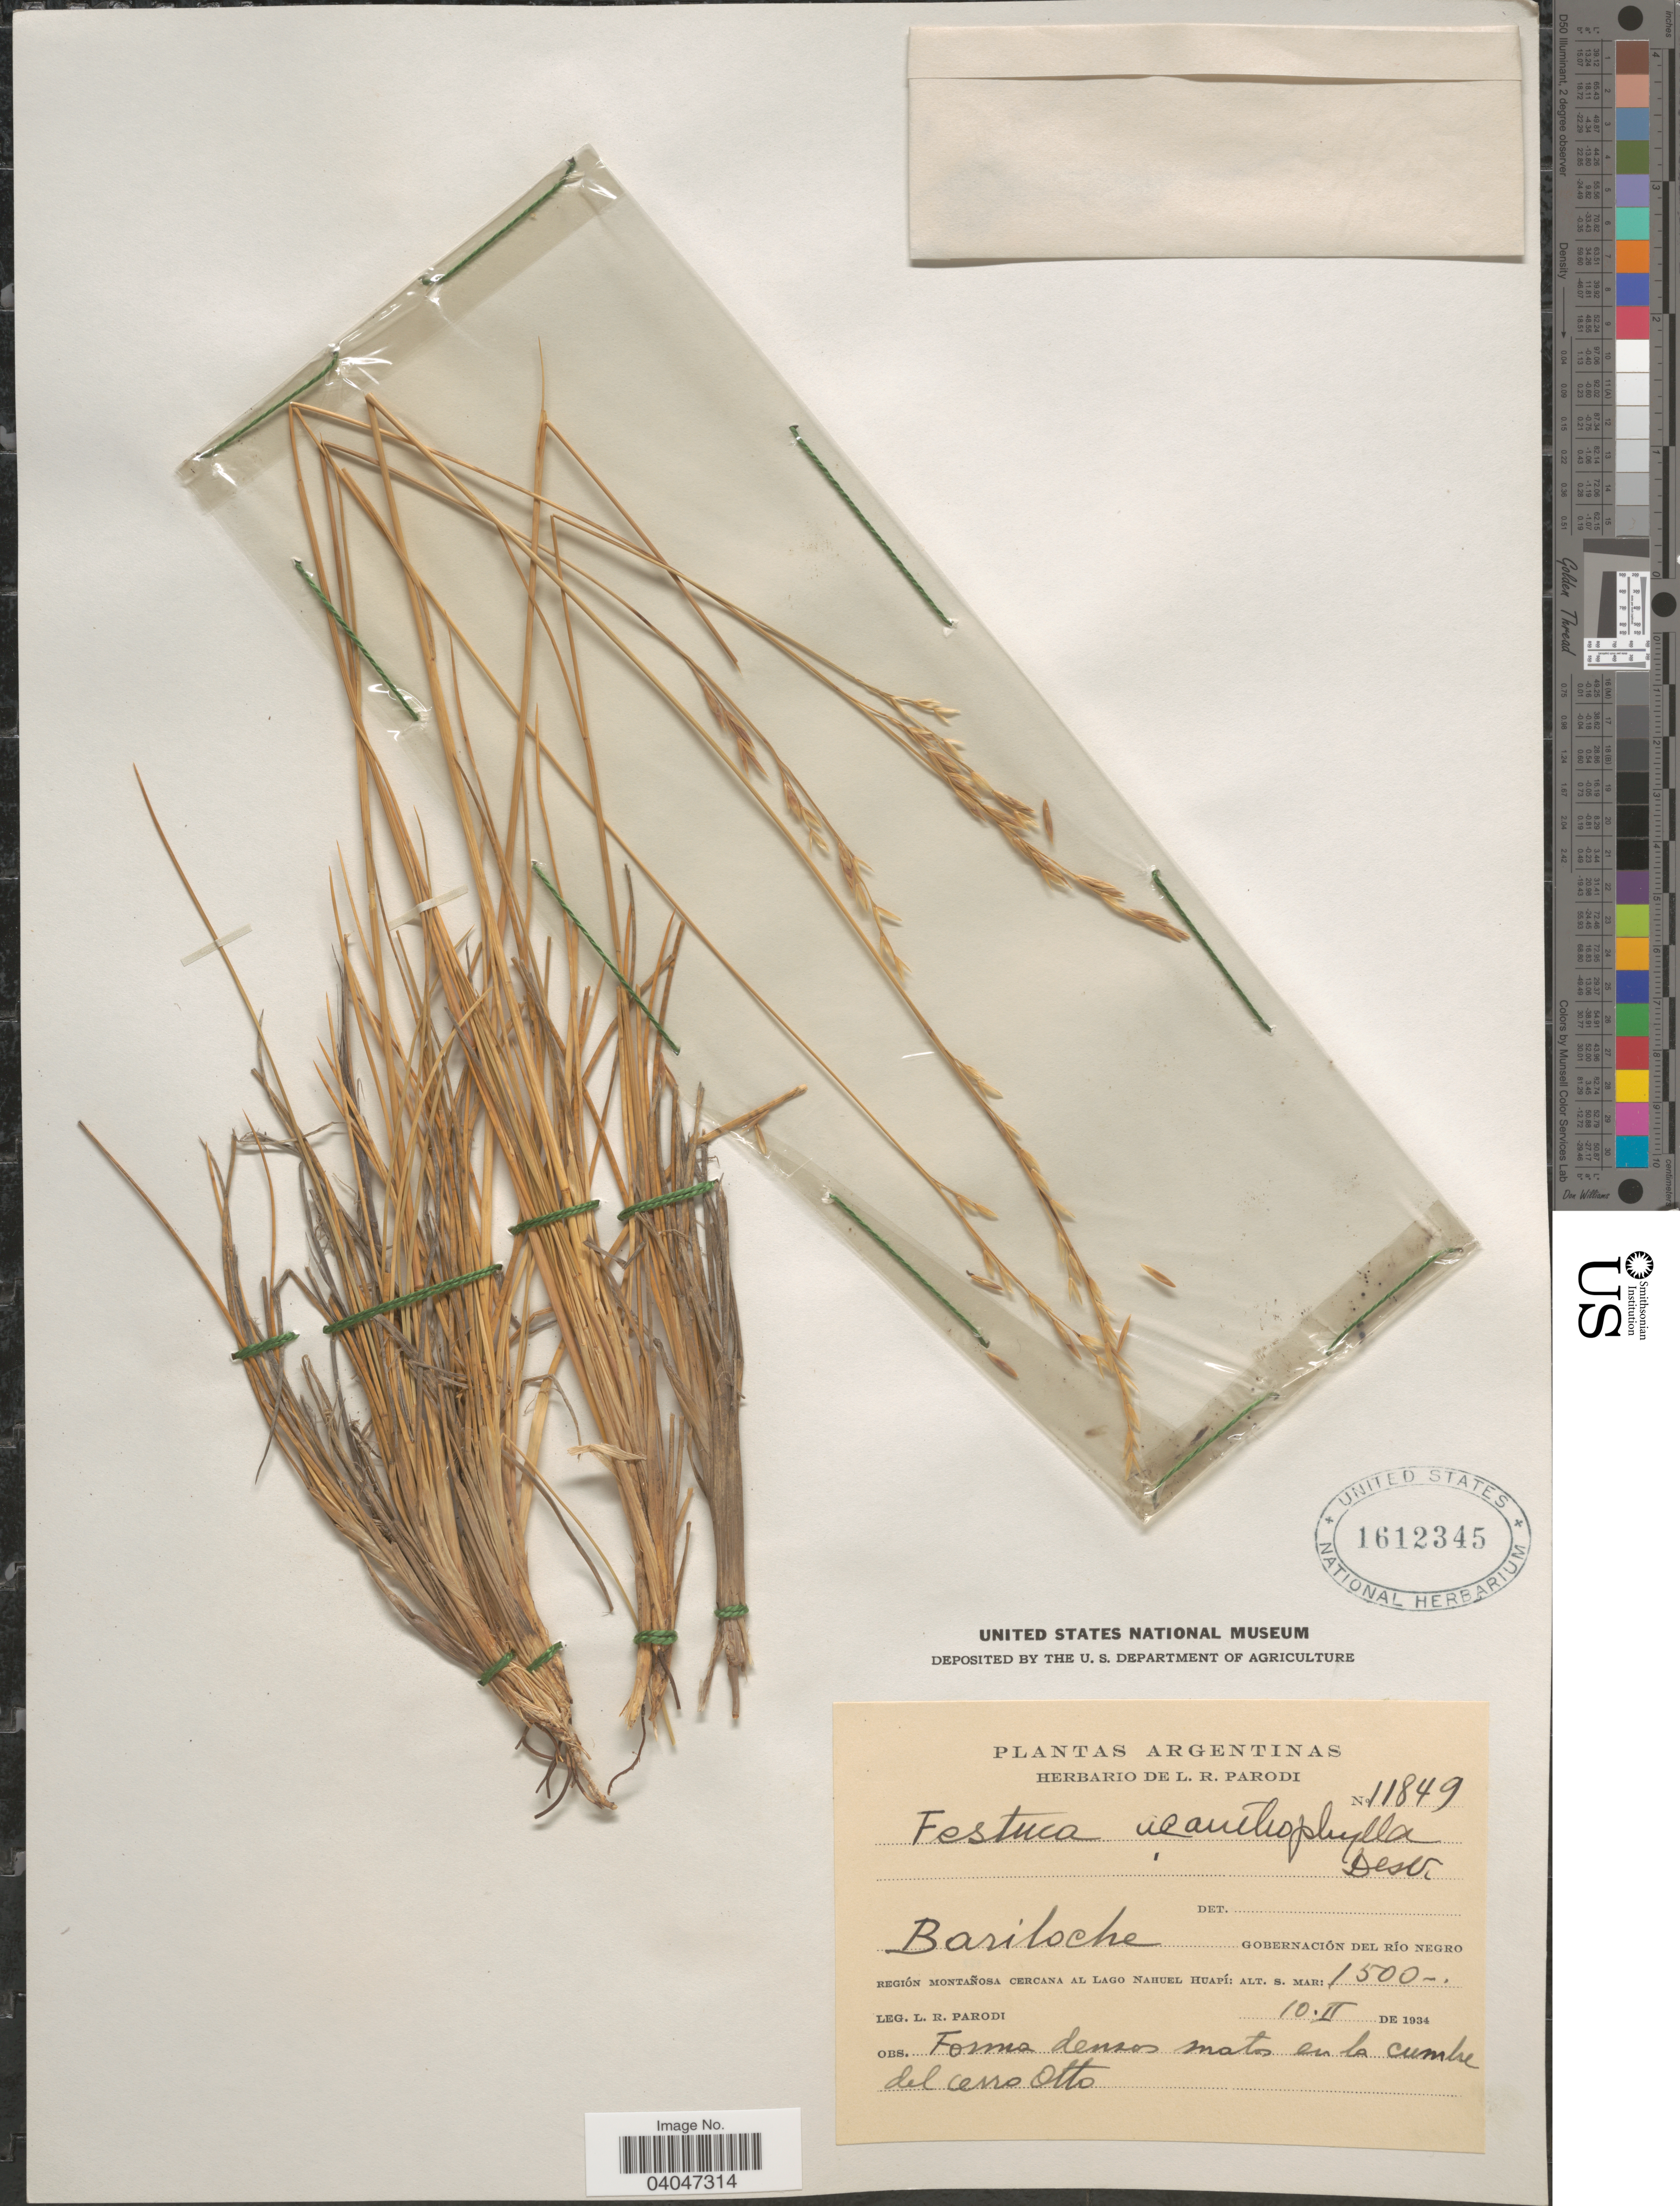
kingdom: Plantae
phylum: Tracheophyta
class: Liliopsida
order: Poales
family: Poaceae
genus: Festuca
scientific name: Festuca acanthophylla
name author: É. Desv.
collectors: L. R. Parodi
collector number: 11849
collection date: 1934-02-10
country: Argentina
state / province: Rio Negro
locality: Bariloche. Gobernación del Río Negro. Región Montañosa cercana al Lago Nahuel Huapí. Forma densos matos en la cumbre del cerro Otto.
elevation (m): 1500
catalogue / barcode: US 1612345